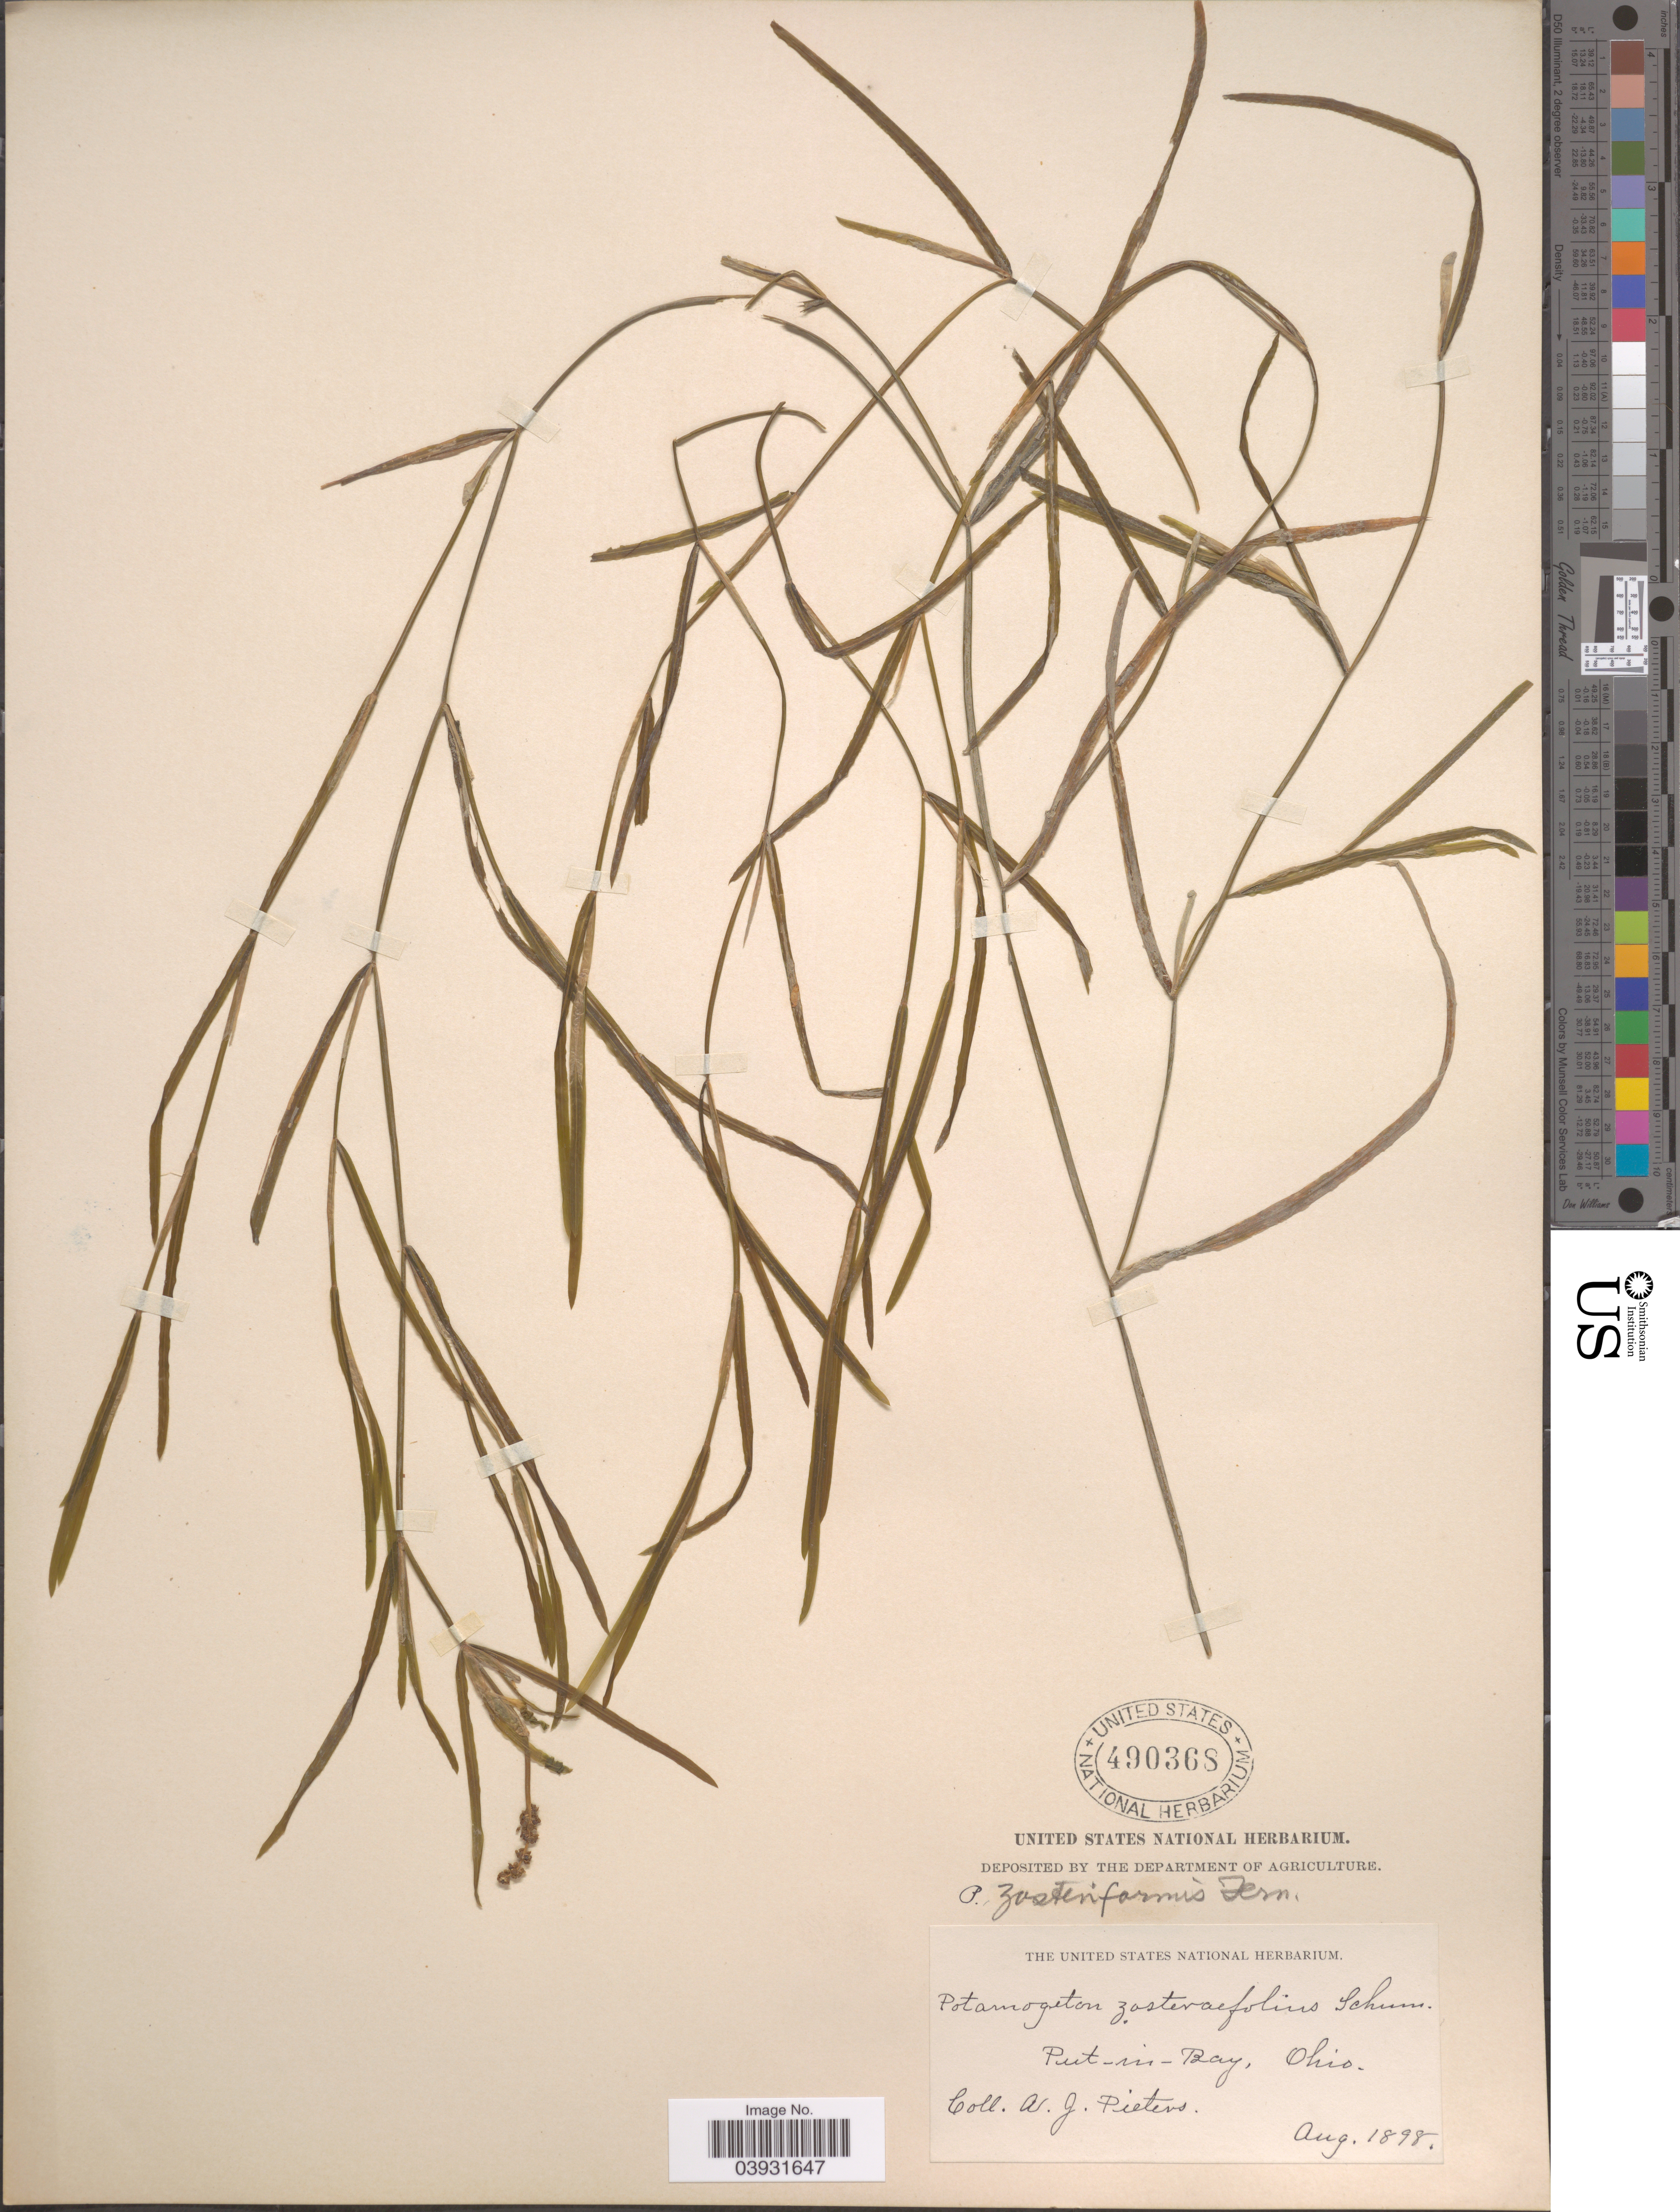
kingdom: Plantae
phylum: Tracheophyta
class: Liliopsida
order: Alismatales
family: Potamogetonaceae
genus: Potamogeton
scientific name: Potamogeton zosterifolius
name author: Schumach.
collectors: A. Pieters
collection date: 1898-08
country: United States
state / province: Ohio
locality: Put-in-Bay.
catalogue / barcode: US 490368